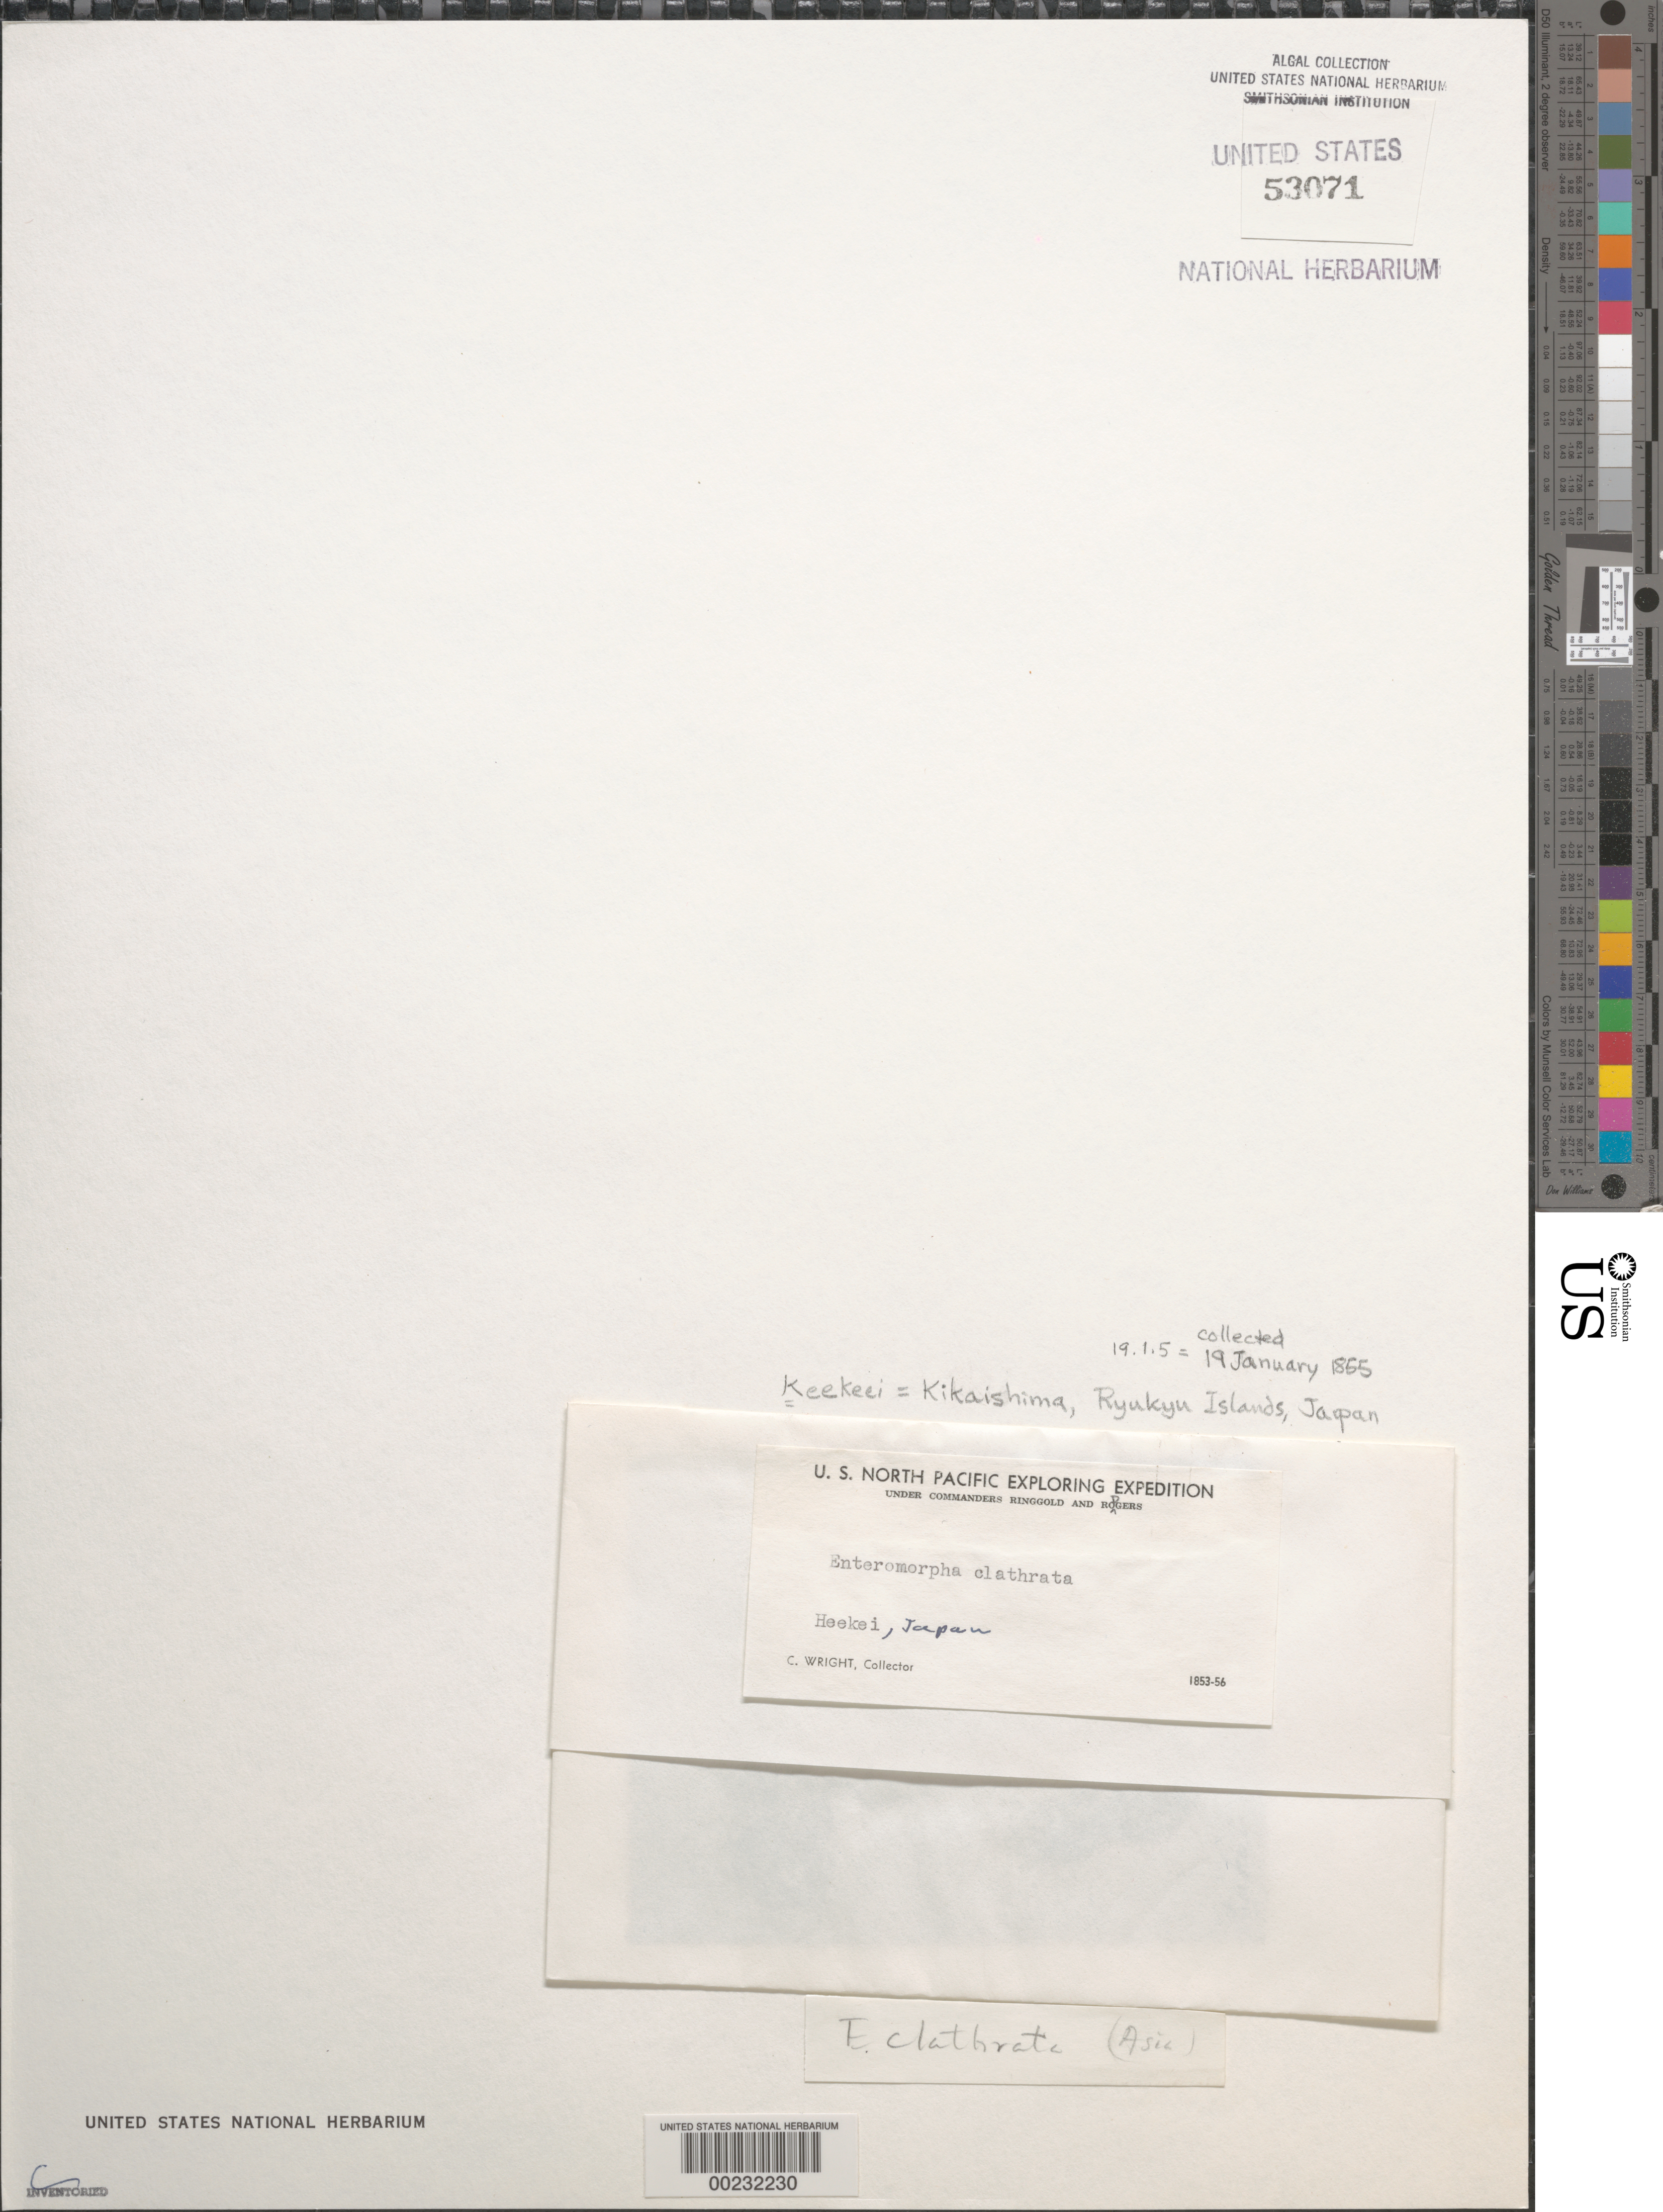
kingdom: Plantae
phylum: Chlorophyta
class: Ulvophyceae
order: Cladophorales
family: Cladophoraceae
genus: Cladophora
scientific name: Cladophora vagabunda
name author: (L.) C. Hoek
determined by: Algae name updating Project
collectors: C. Wright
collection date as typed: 19 Jan 1855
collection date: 1855-01-19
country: Japan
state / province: Kagosima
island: Kikaishima (Keekeei)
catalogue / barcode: US 53071